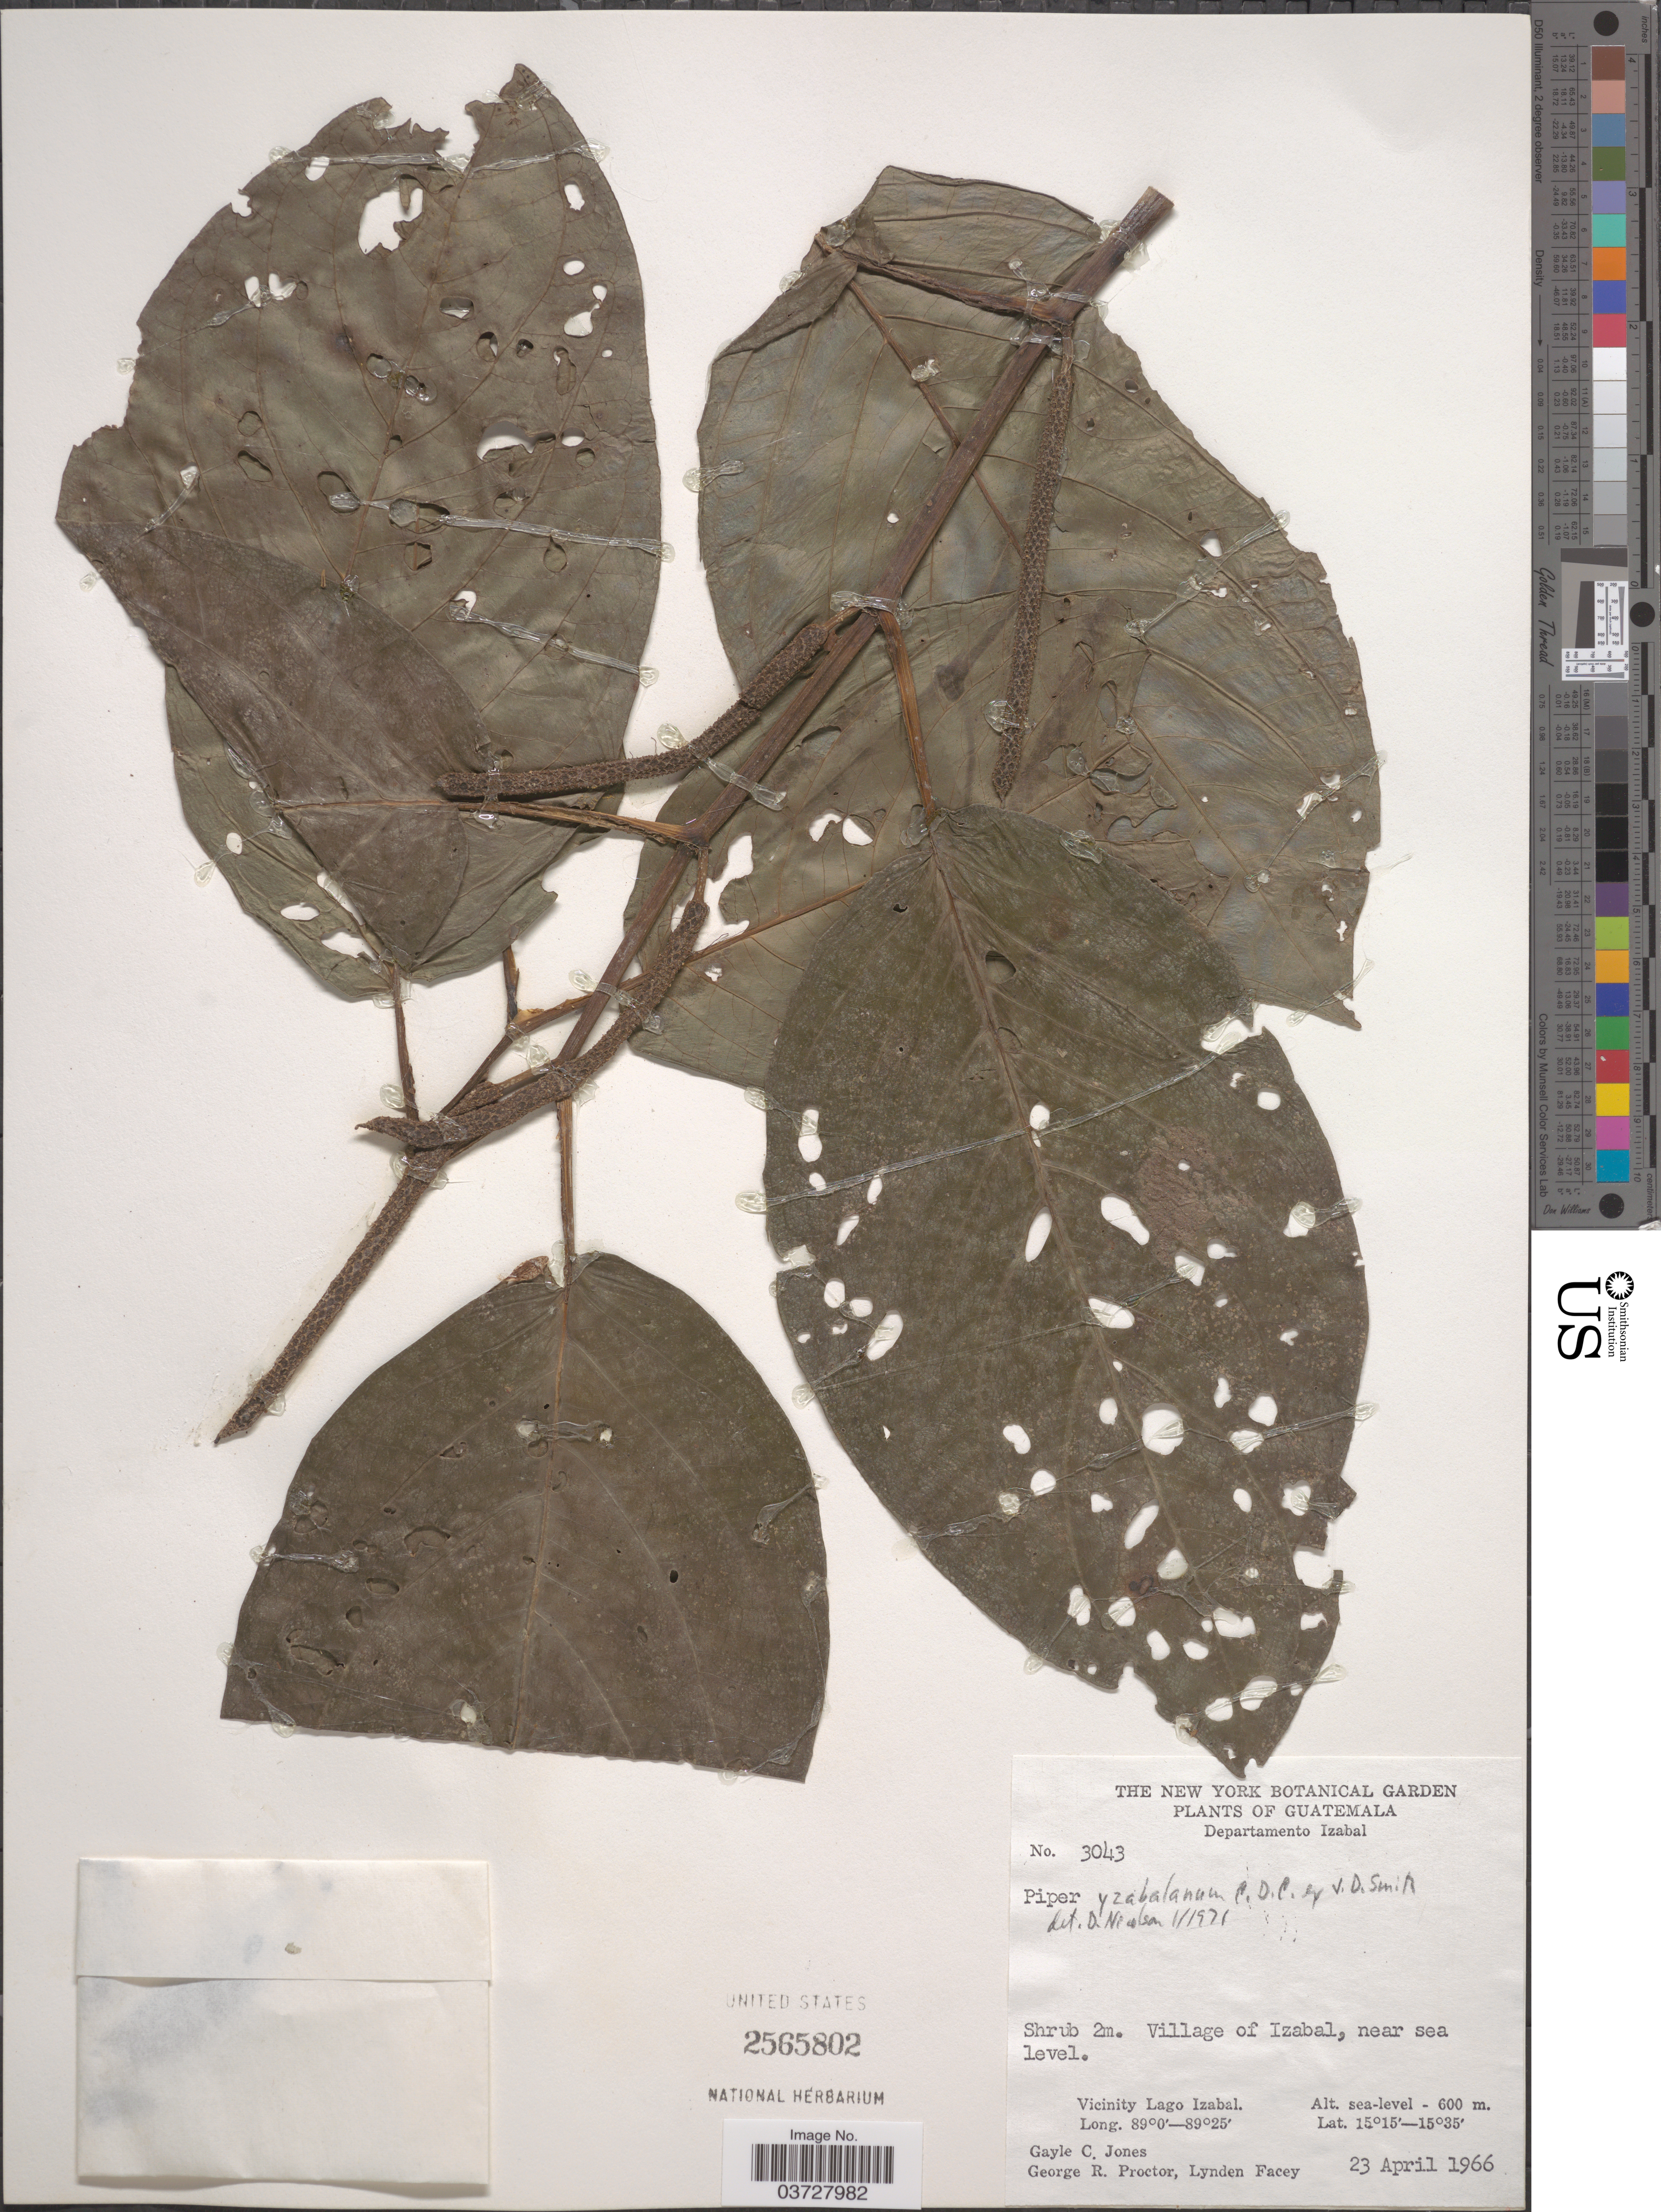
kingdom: Plantae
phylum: Tracheophyta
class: Magnoliopsida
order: Piperales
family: Piperaceae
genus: Piper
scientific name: Piper yzabalanum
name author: C. DC.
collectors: G. C. Jones, G. R. Proctor & L. Facey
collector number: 3043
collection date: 1966-04-23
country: Guatemala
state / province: Izabal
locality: Departamento Izabal. Village of Izabal. Vicinity Lago Izabal.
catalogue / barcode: US 2565802